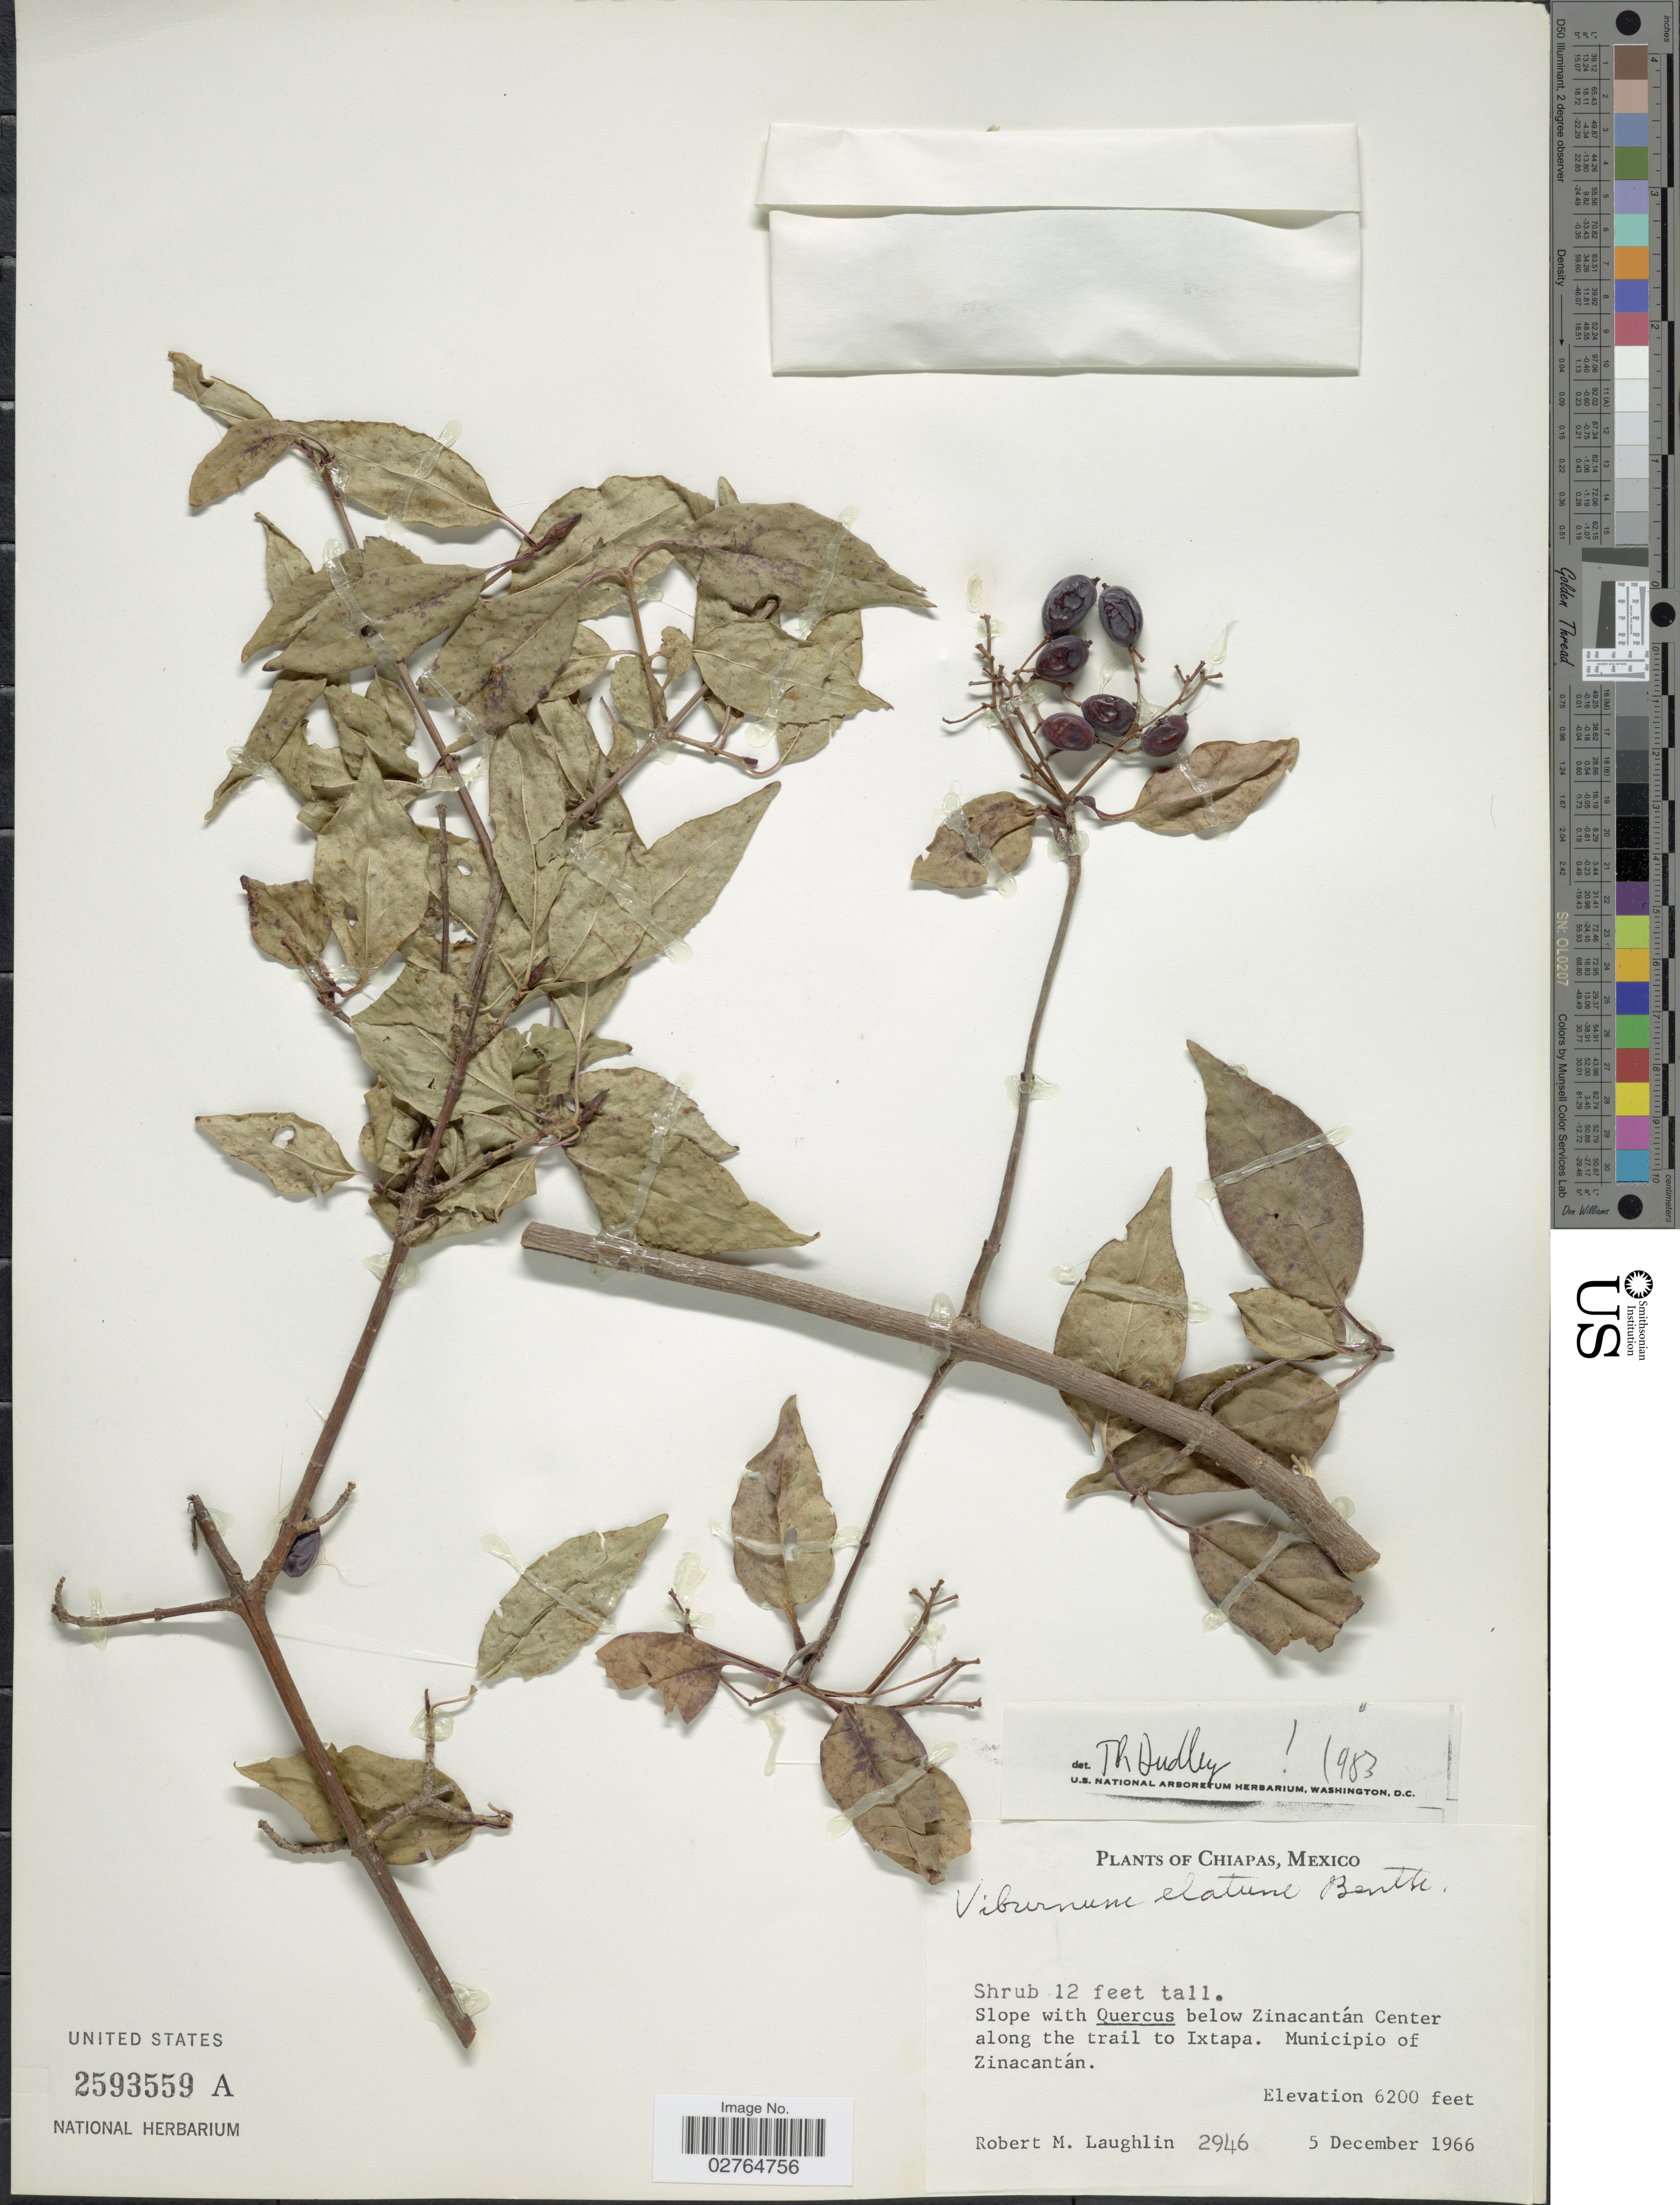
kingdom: Plantae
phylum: Tracheophyta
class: Magnoliopsida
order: Dipsacales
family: Viburnaceae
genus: Viburnum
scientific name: Viburnum elatum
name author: Benth.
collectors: R. M. Laughlin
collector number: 2946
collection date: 1966-12-05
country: Mexico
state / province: Chiapas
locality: Below Zinacantán Center along the trail to Ixtapa. Municipio of Zinacantán.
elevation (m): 1890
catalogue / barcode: US 2593559A